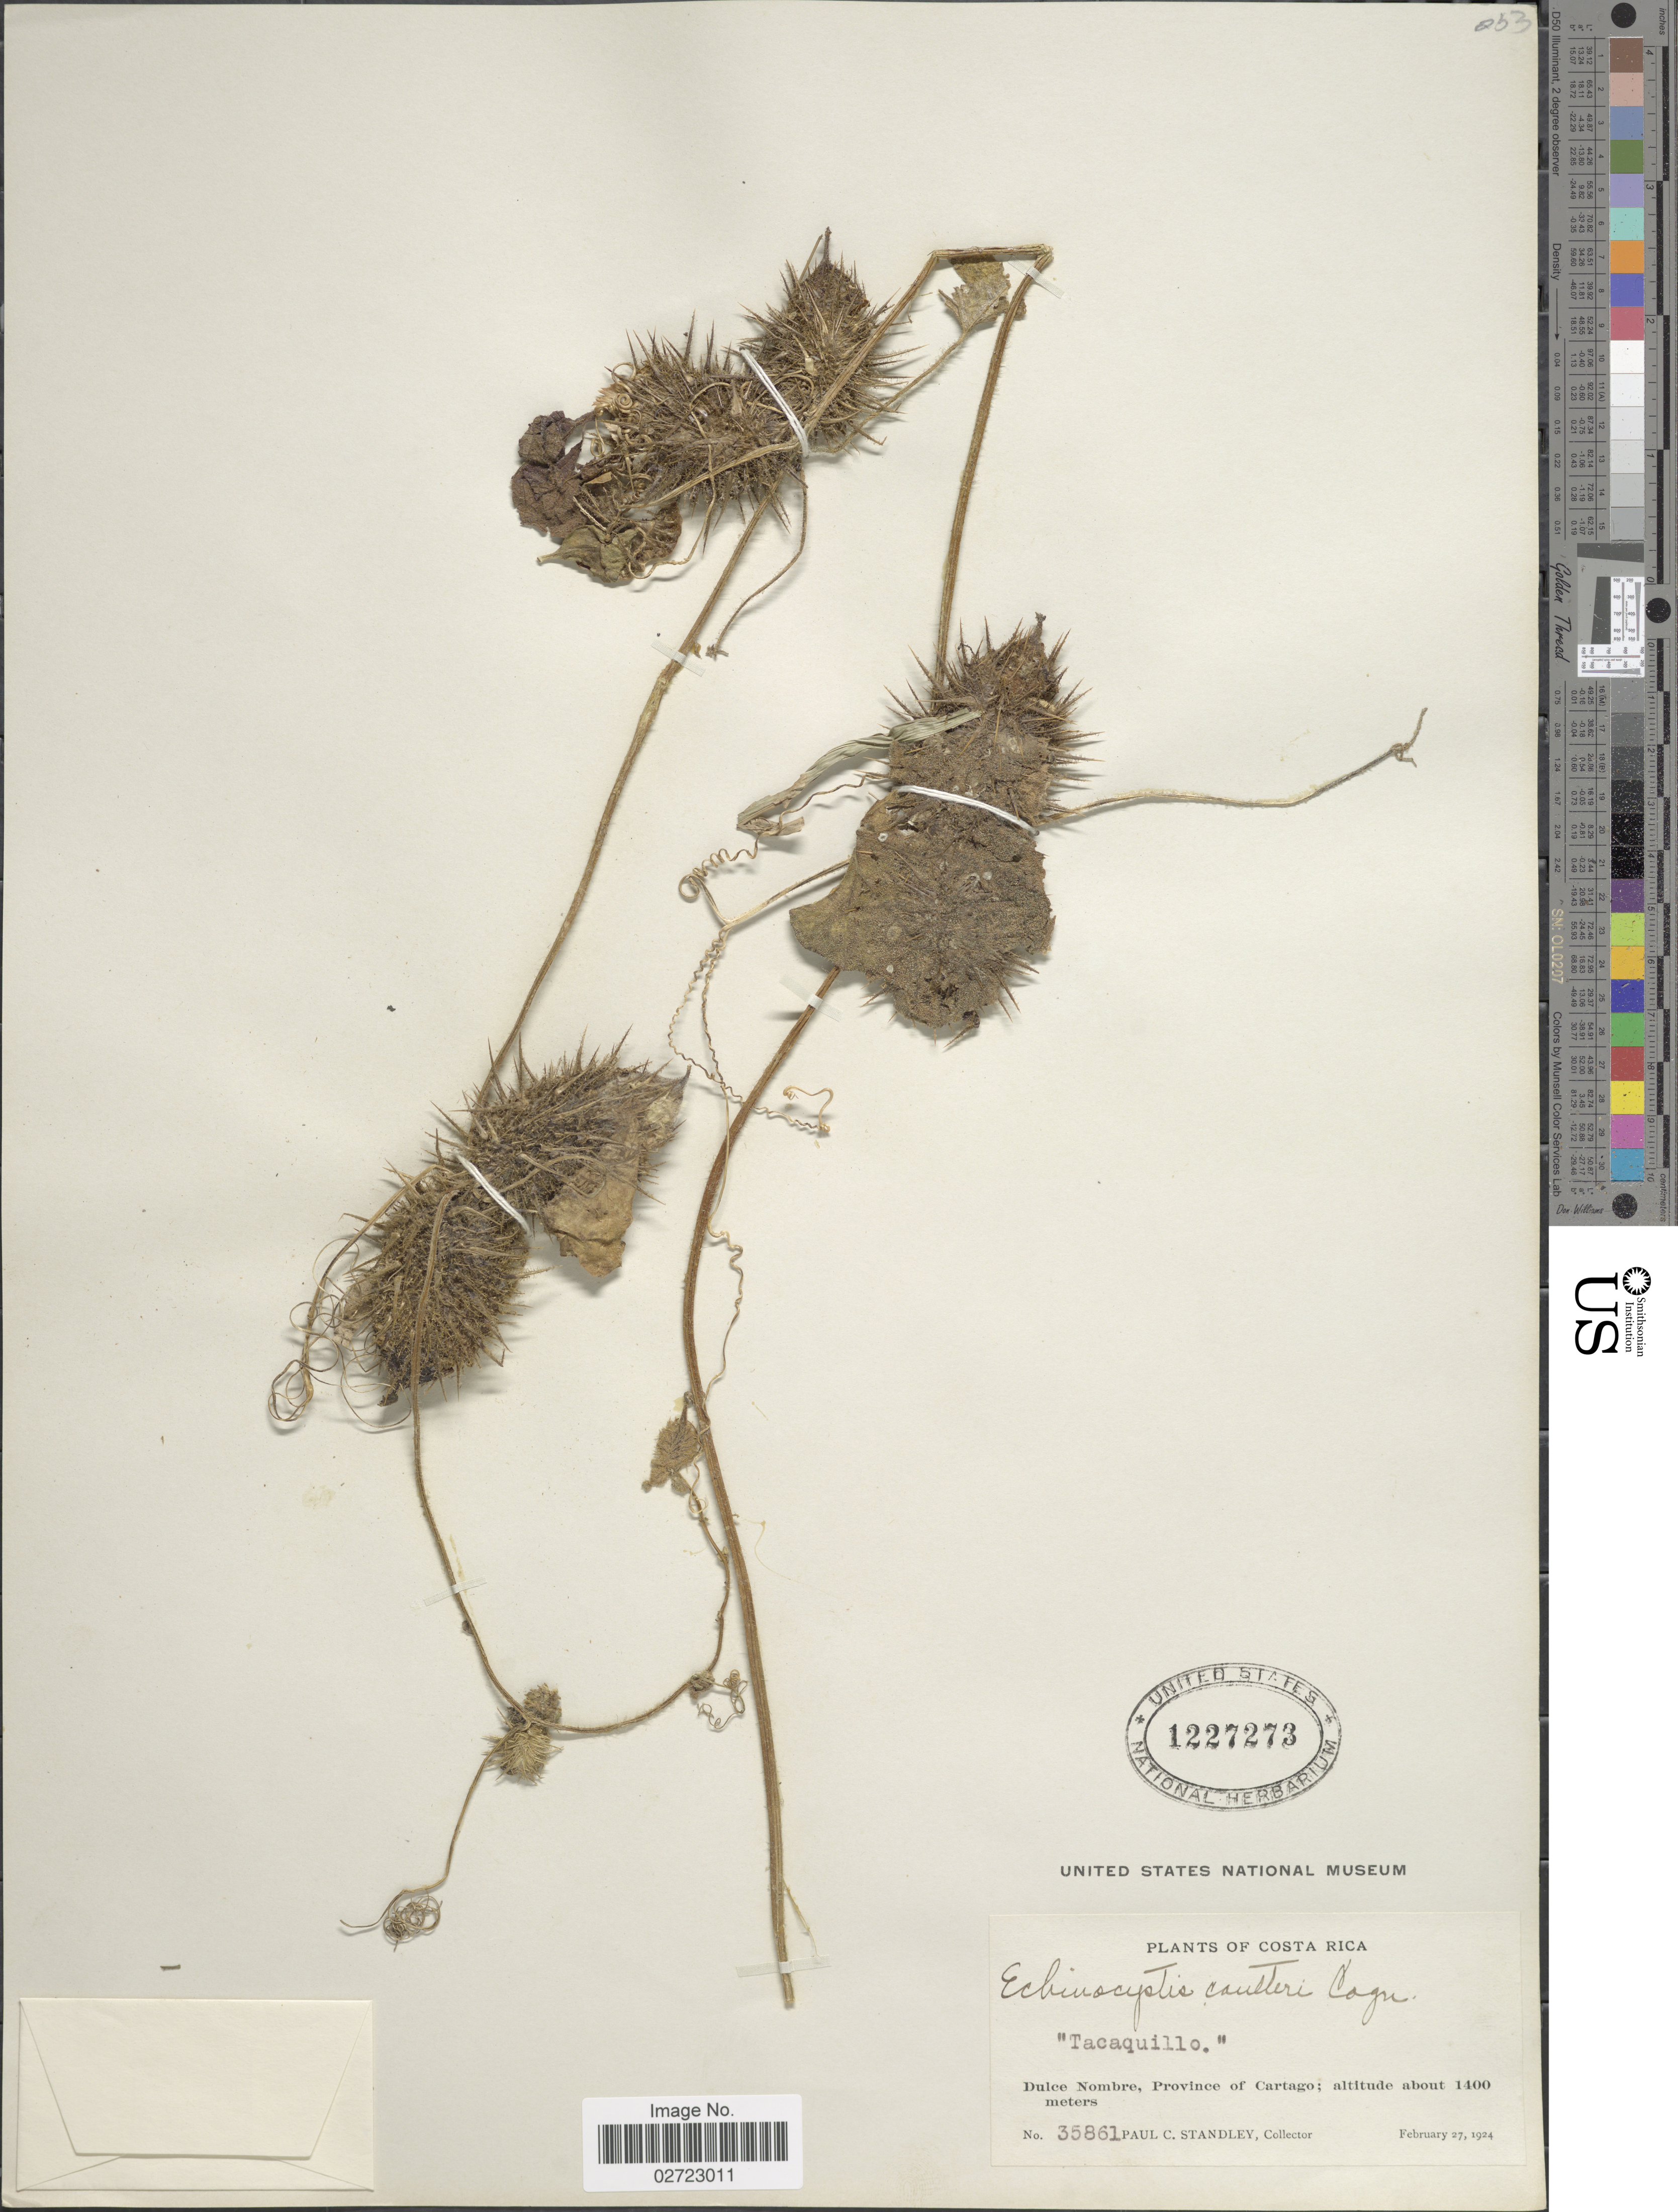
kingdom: Plantae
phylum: Tracheophyta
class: Magnoliopsida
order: Cucurbitales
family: Cucurbitaceae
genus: Echinopepon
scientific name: Echinopepon coulteri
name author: (A. Gray) Rose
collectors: P. C. Standley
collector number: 35861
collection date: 1924-02-27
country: Costa Rica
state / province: Cartago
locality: Dulce Nombre.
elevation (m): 1400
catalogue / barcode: US 1227273